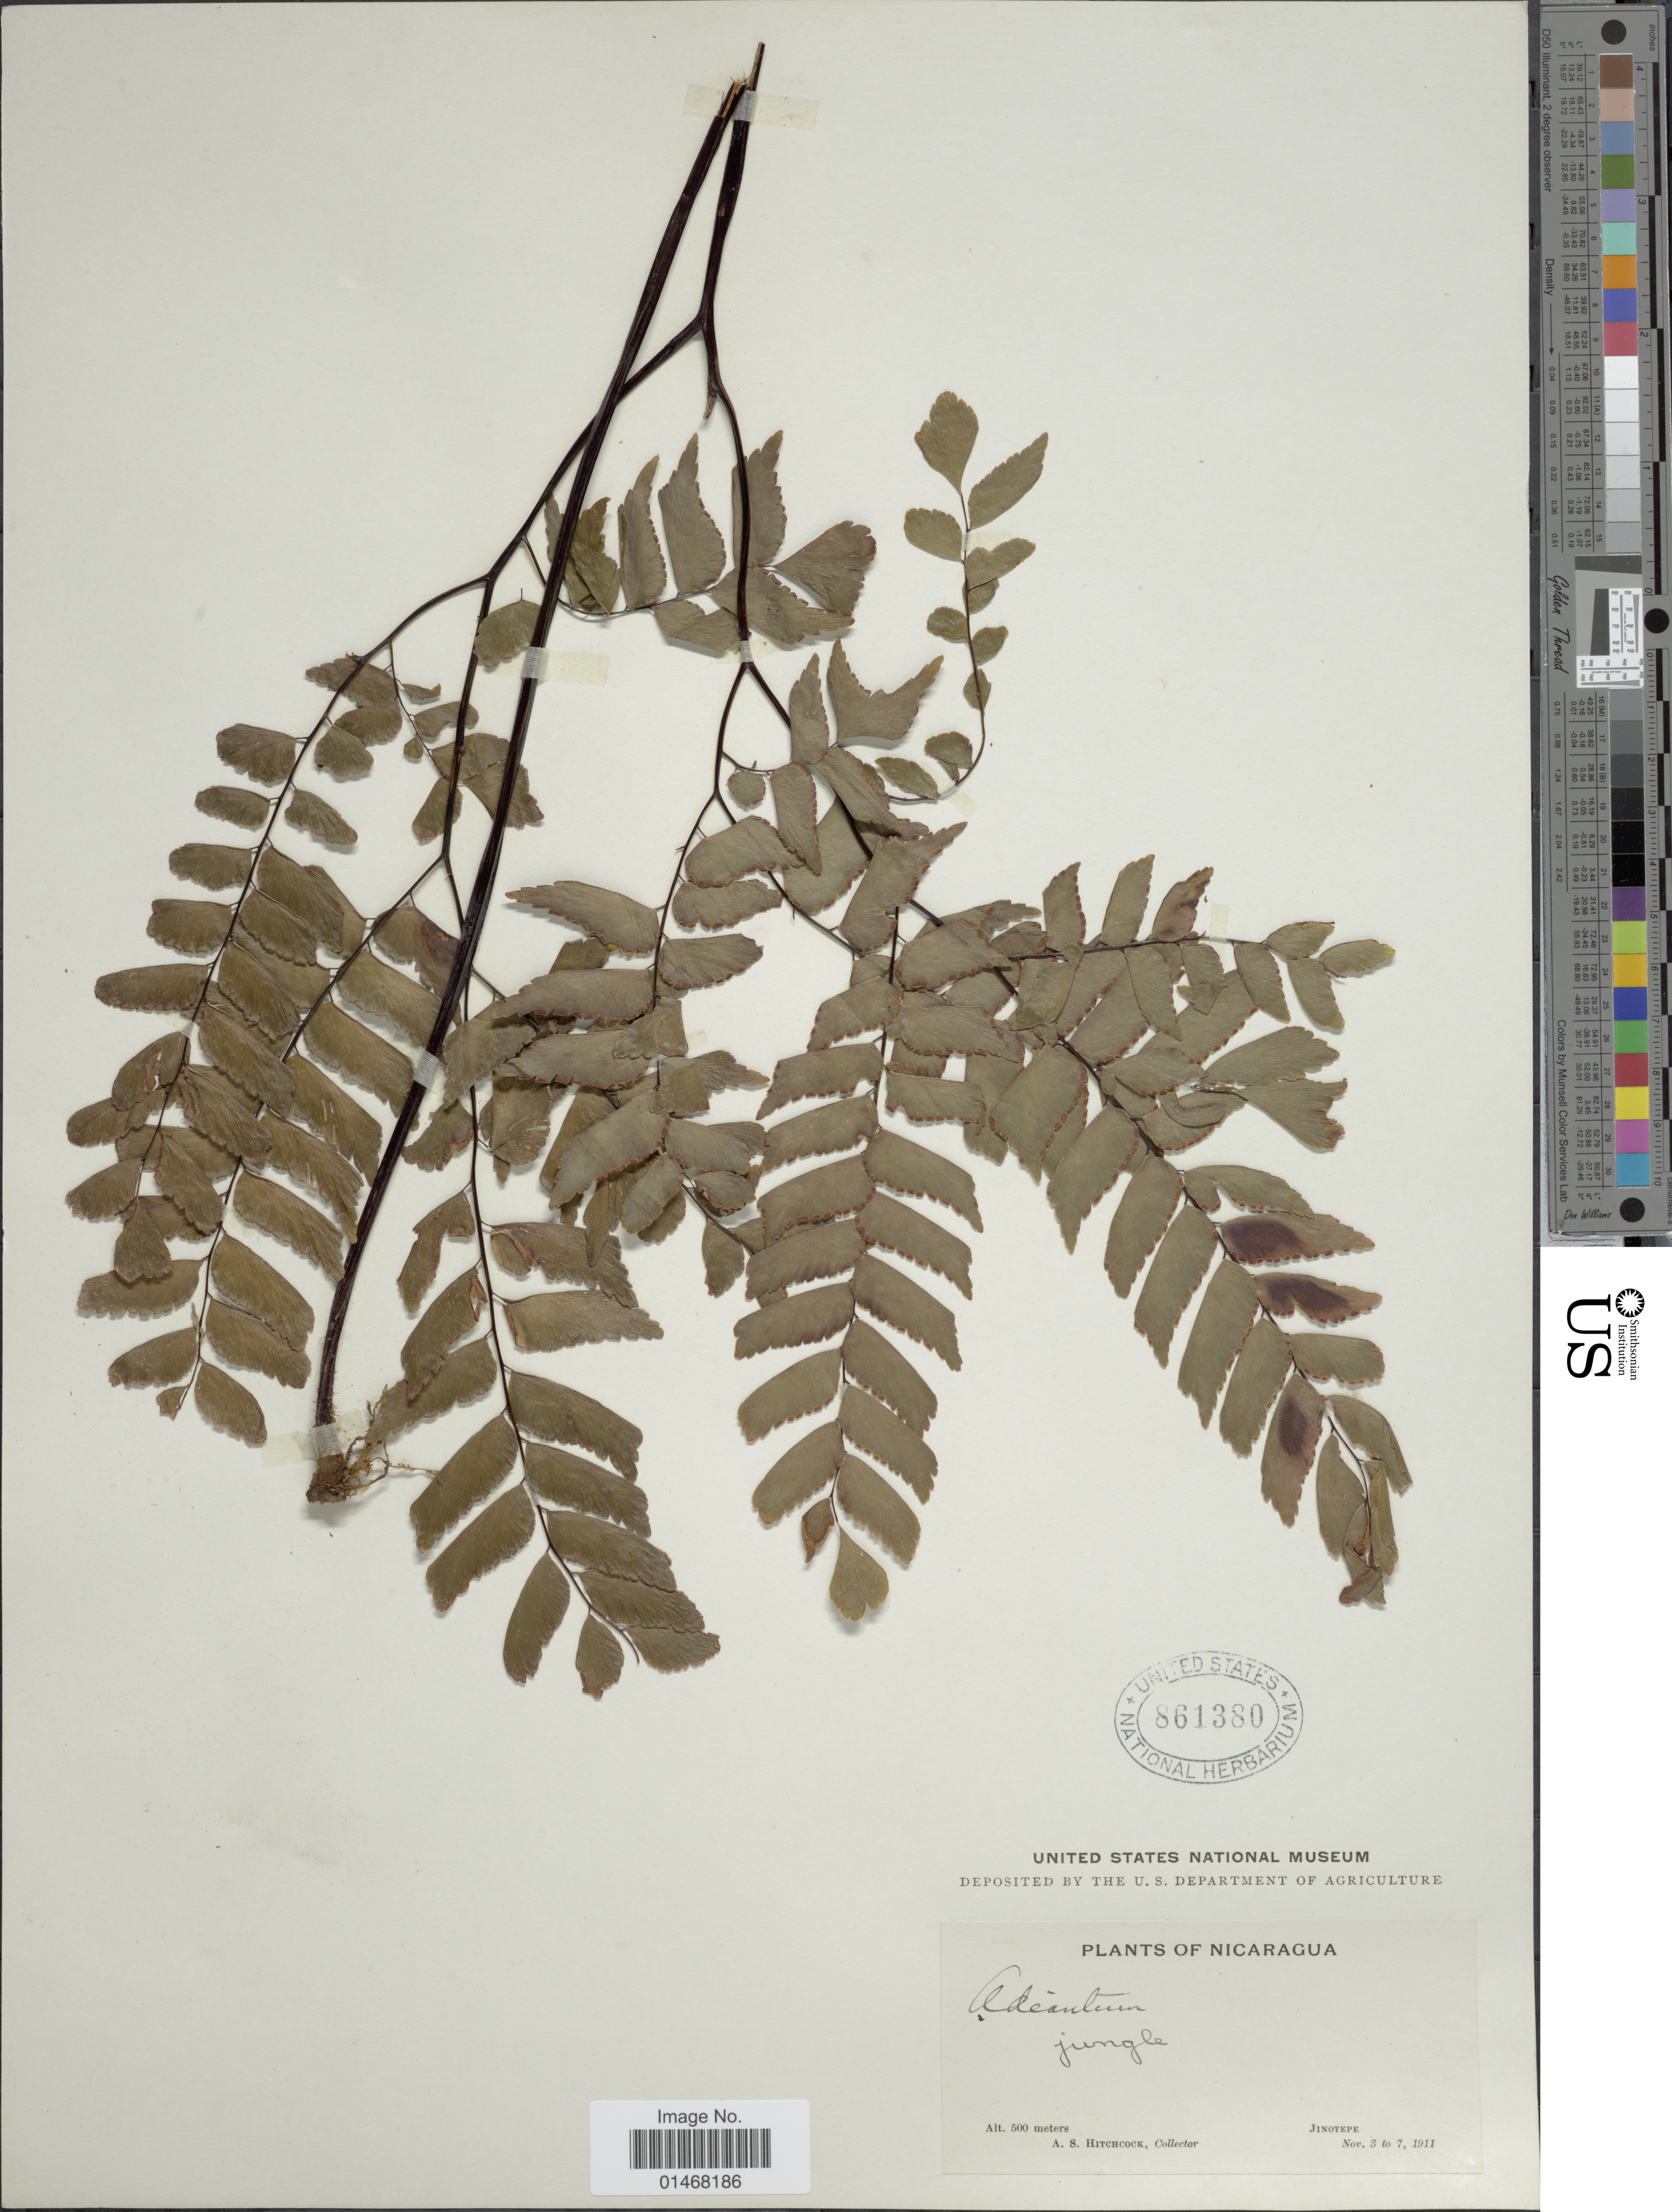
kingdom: Plantae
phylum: Tracheophyta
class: Polypodiopsida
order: Polypodiales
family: Pteridaceae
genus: Adiantum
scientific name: Adiantum trapeziforme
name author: L.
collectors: A. S. Hitchcock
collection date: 1911-11-03/1911-11-07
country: Nicaragua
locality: Jinotepe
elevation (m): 500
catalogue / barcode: US 861380